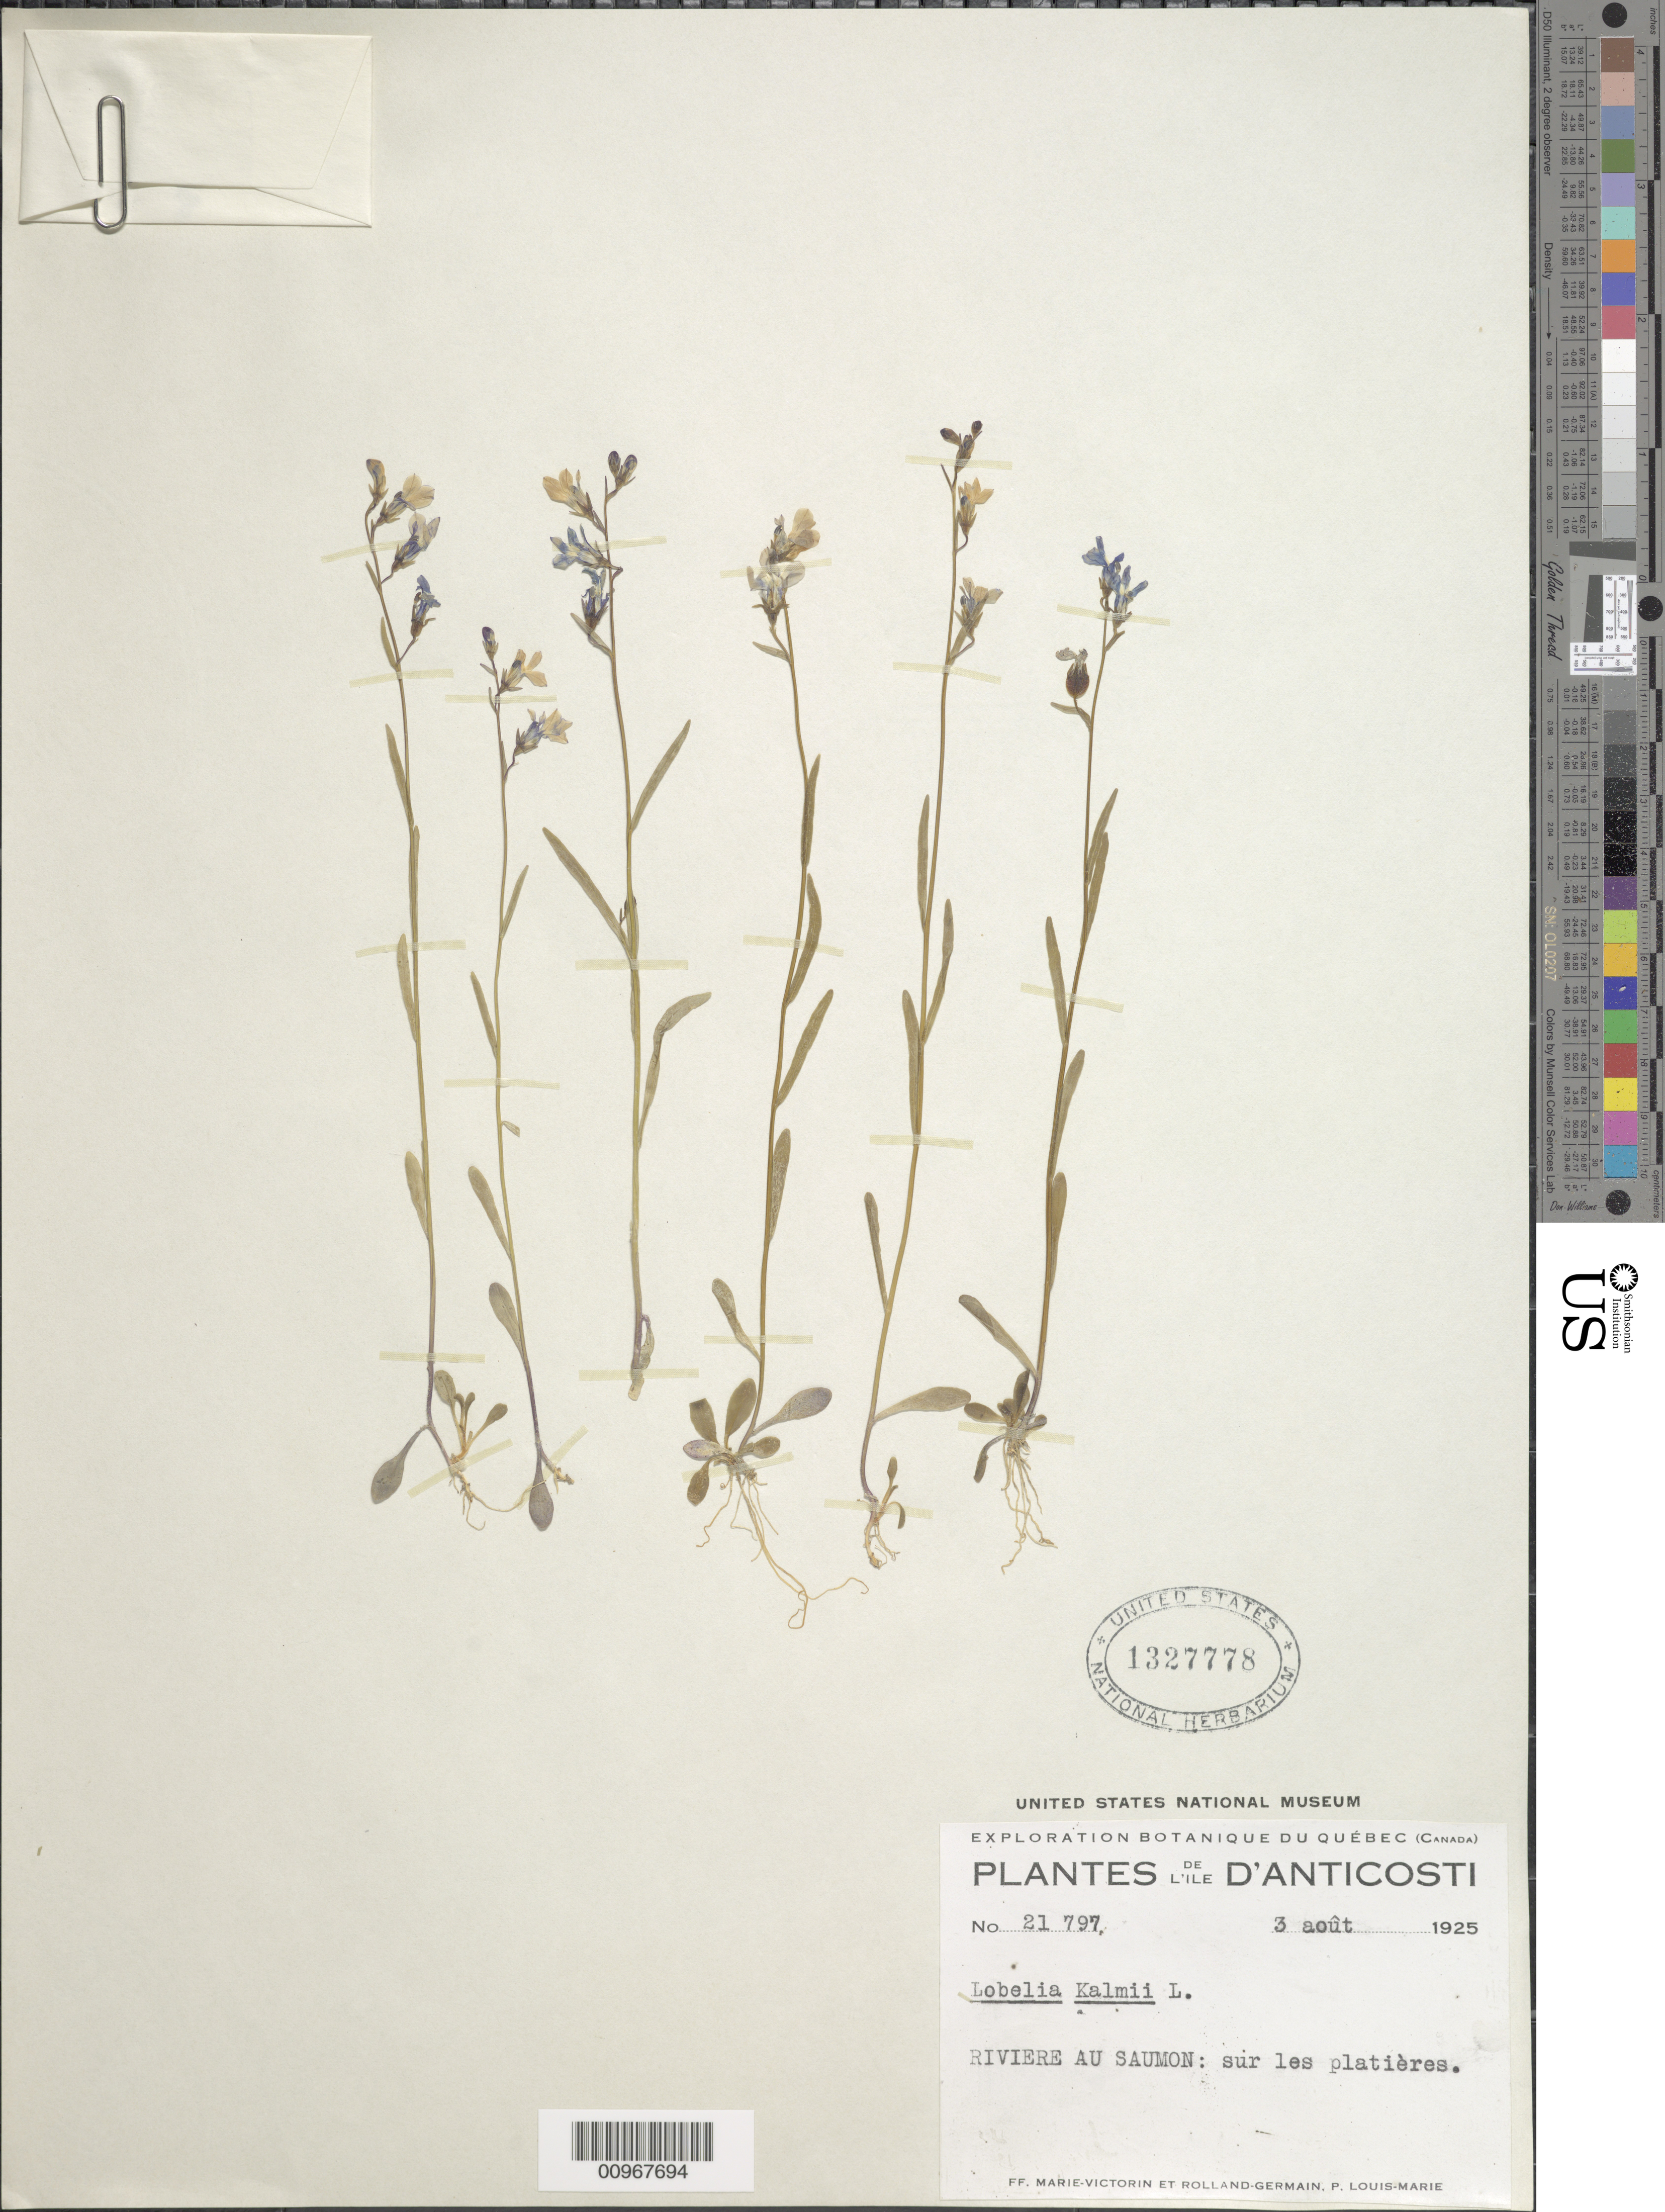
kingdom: Plantae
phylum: Tracheophyta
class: Magnoliopsida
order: Asterales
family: Campanulaceae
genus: Lobelia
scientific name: Lobelia kalmii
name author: L.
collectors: Fr. Marie-Victorin, Rolland-Germain & L.-M. LaLonde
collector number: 21797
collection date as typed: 03 Aug 1925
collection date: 1925-08-03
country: Canada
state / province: Quebec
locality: Riviere au Saumon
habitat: sur les platieres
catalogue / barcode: US 1327778